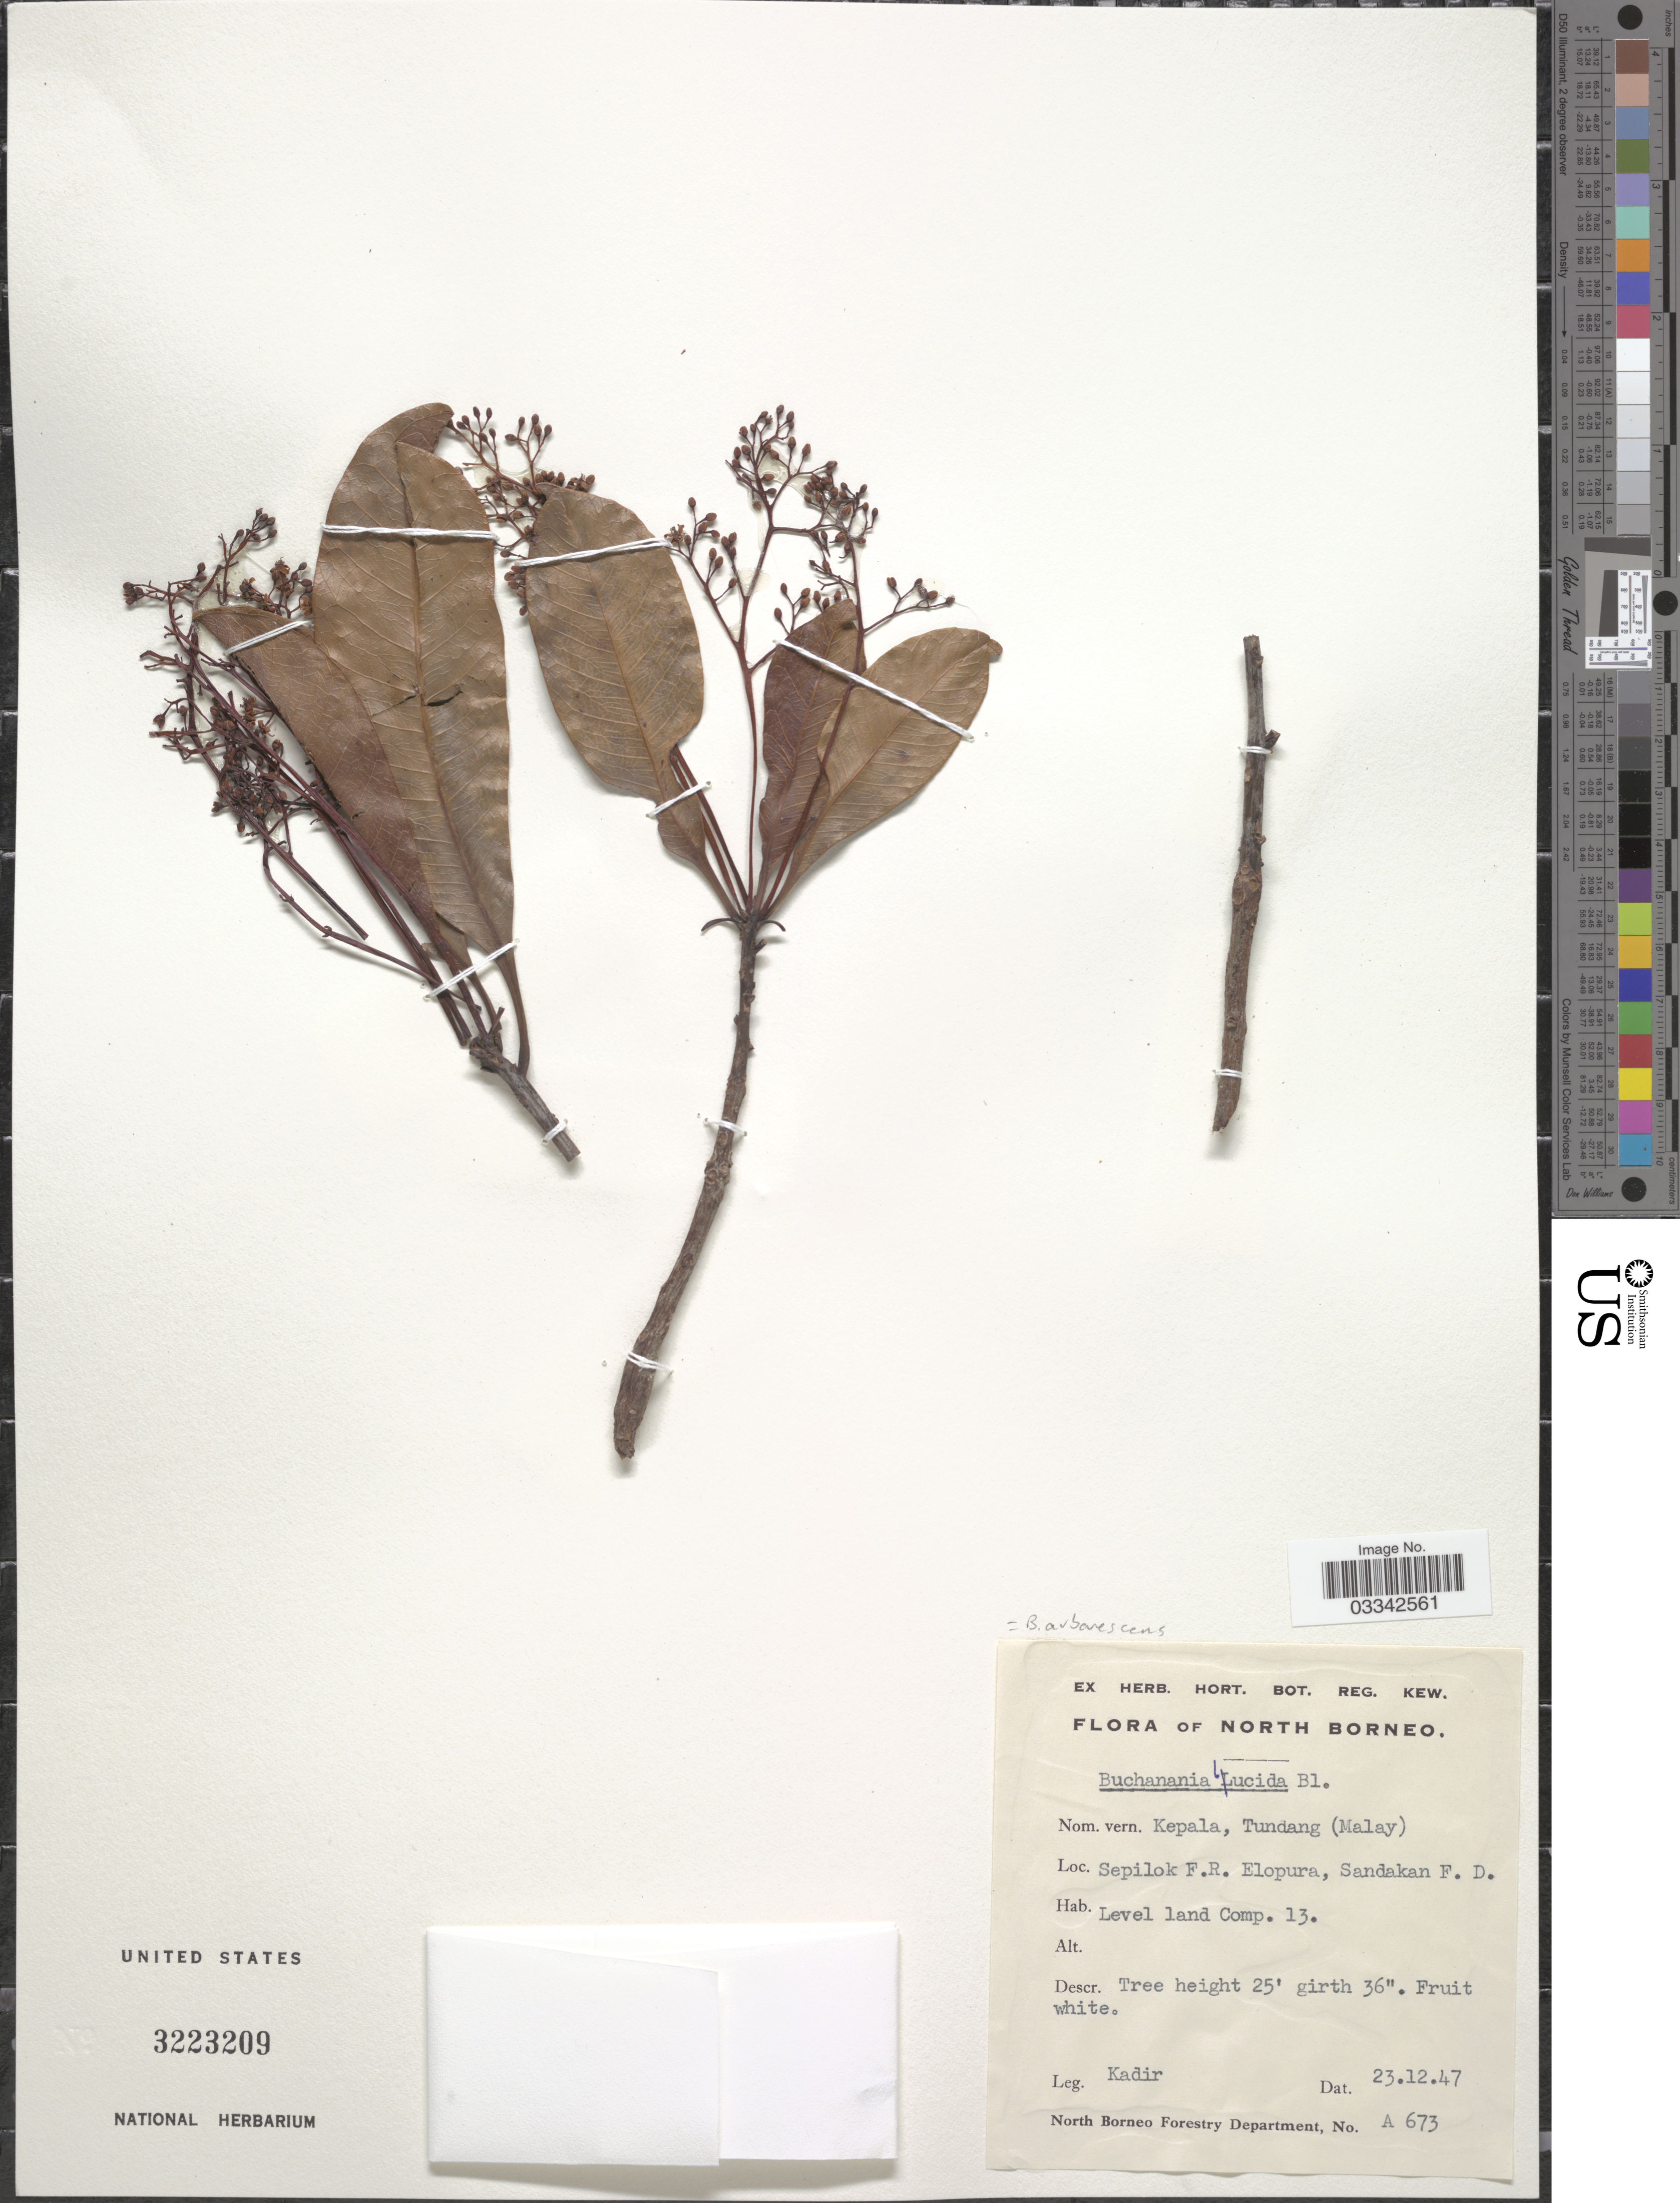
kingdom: Plantae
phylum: Tracheophyta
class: Magnoliopsida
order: Sapindales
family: Anacardiaceae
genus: Buchanania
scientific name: Buchanania arborescens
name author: (Blume) Blume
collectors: -. Kadir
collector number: A 637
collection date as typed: Transcribed d/m/y: 23/12/47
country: Malaysia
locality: North Borneo. Sepilok F.R. Elopura, Sandakan F.D. Level land Comp. 13.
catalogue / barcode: US 3223209